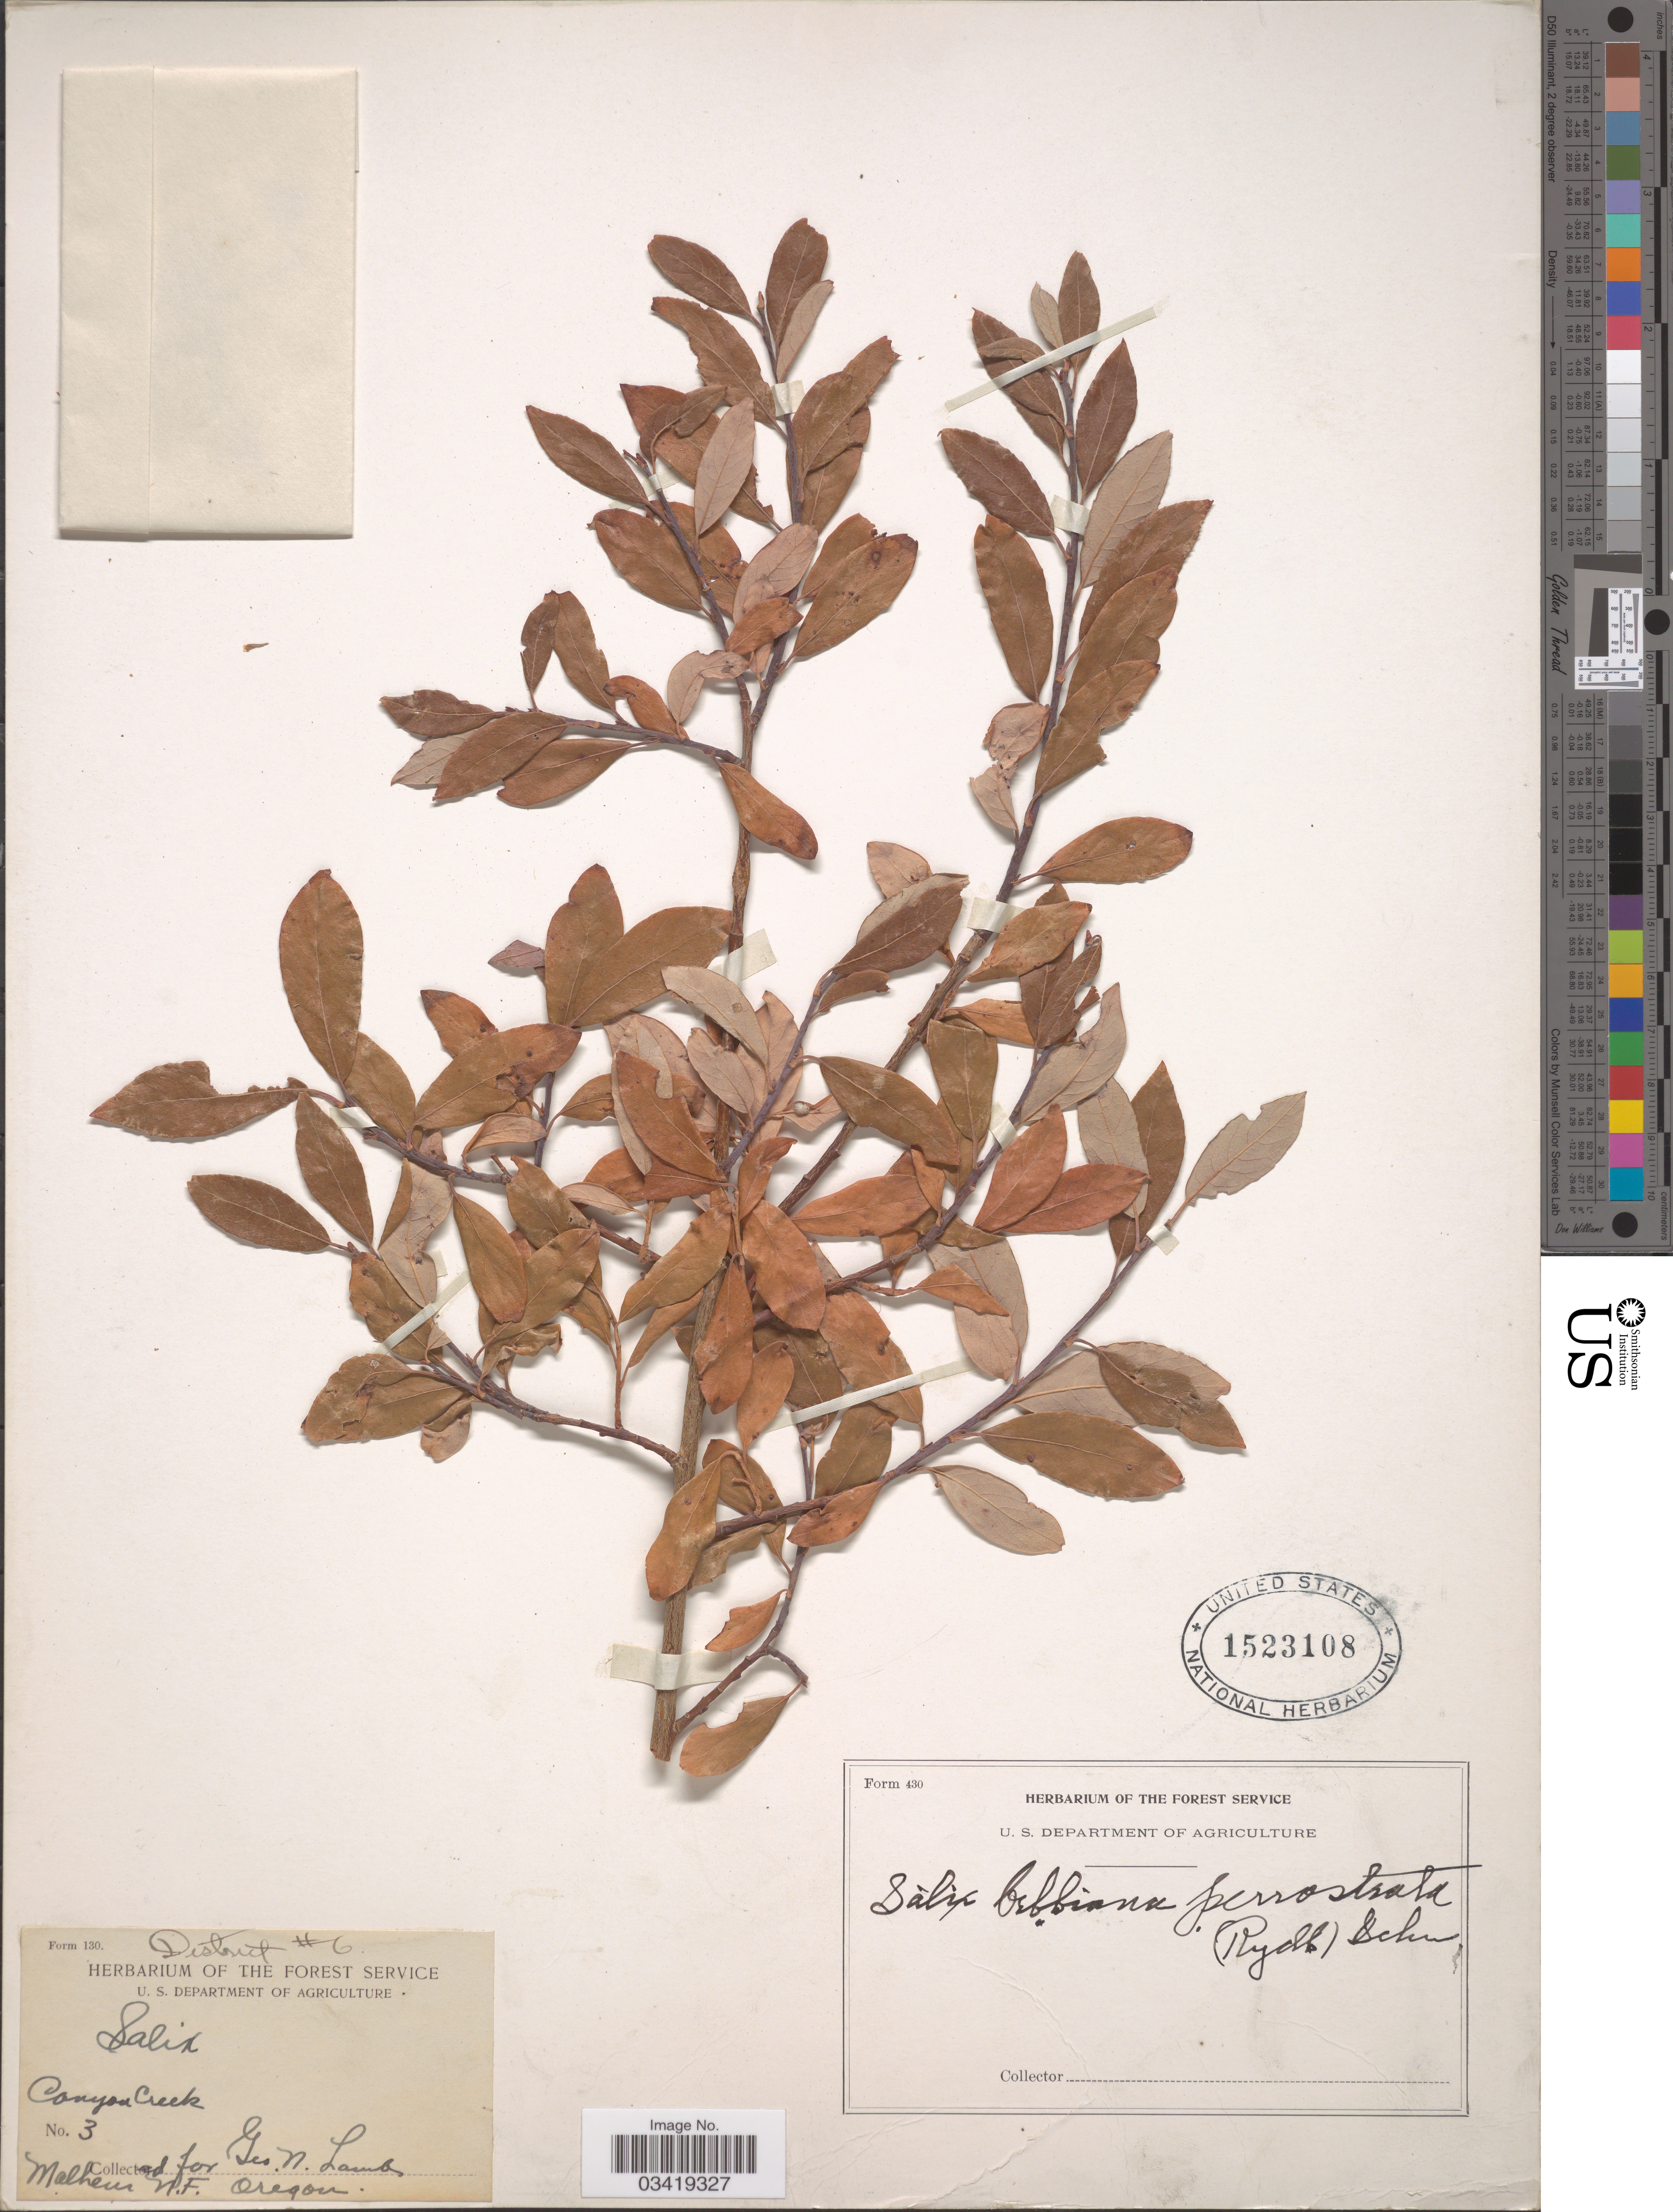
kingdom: Plantae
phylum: Tracheophyta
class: Magnoliopsida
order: Malpighiales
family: Salicaceae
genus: Salix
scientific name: Salix bebbiana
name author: Sarg.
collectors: G. N. Lamb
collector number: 3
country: United States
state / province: Oregon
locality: Canyon Creek. Malheur N. F. District #6.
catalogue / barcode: US 1523108